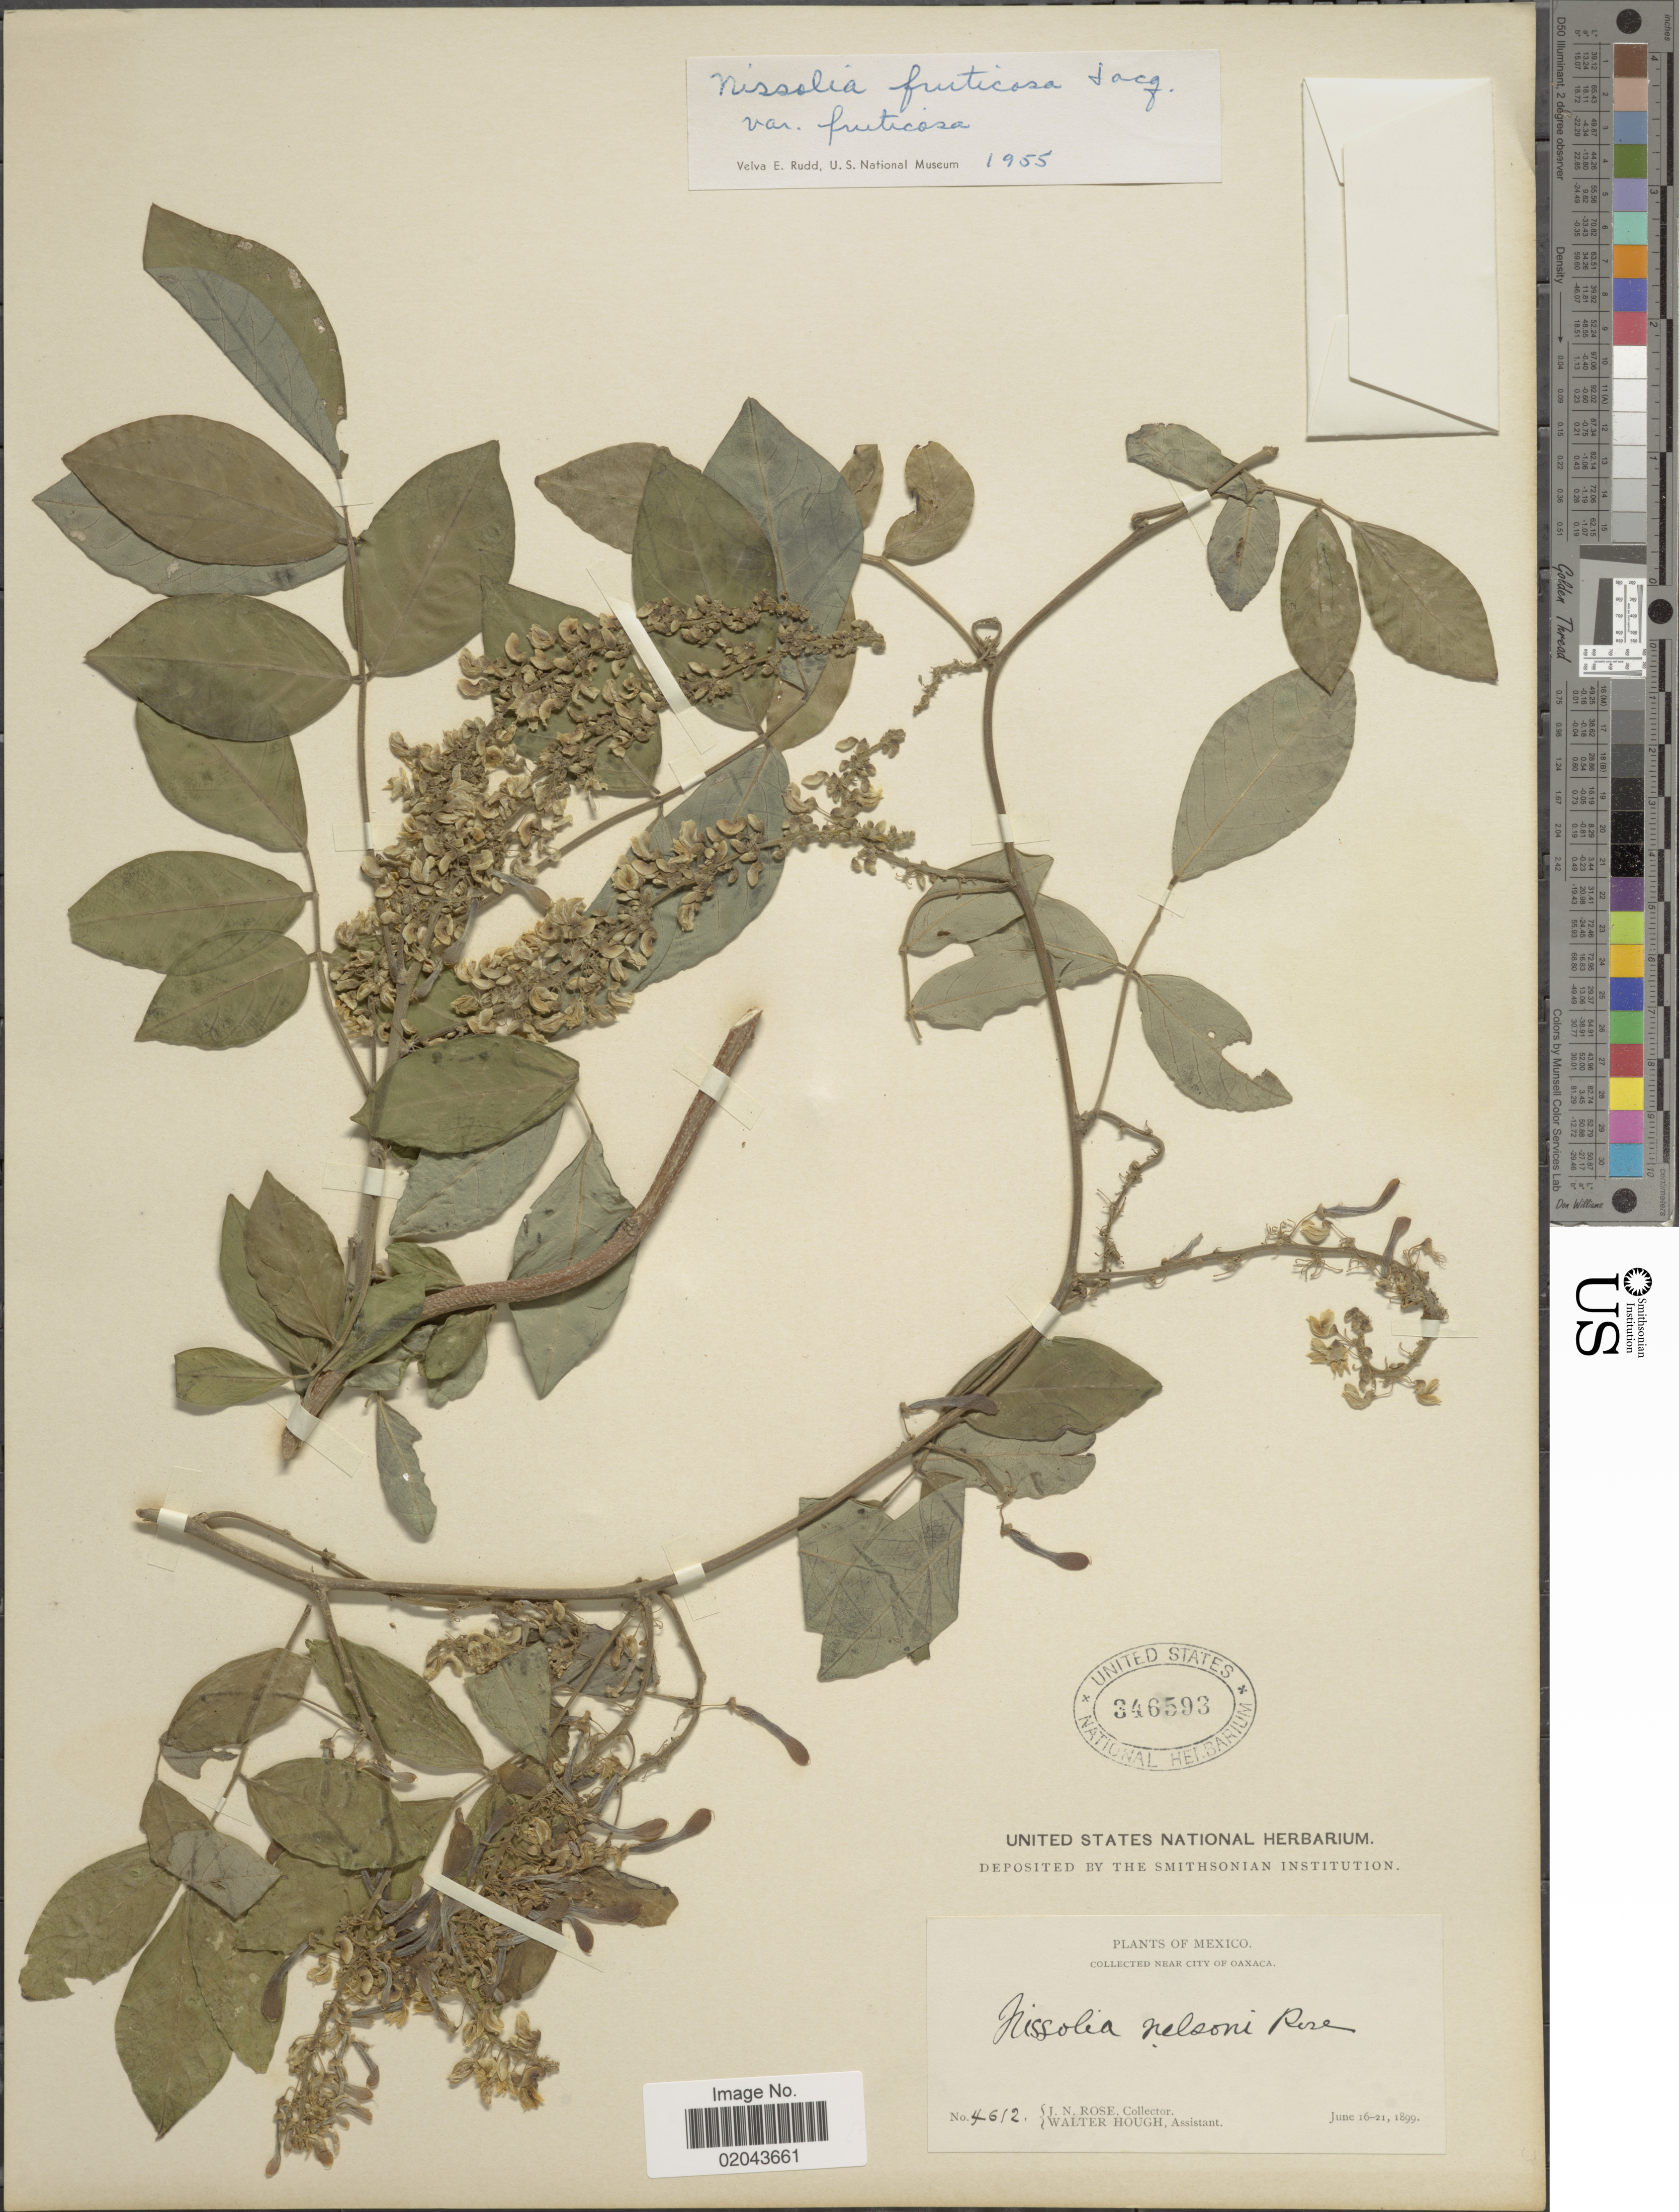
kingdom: Plantae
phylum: Tracheophyta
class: Magnoliopsida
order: Fabales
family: Fabaceae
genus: Nissolia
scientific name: Nissolia fruticosa var. fruticosa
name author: Jacq.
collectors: J. N. Rose & W. Hough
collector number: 4612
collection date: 1899-06-16/1899-06-21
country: Mexico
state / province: Oaxaca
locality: Near City of Oaxaca.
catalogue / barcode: US 346593